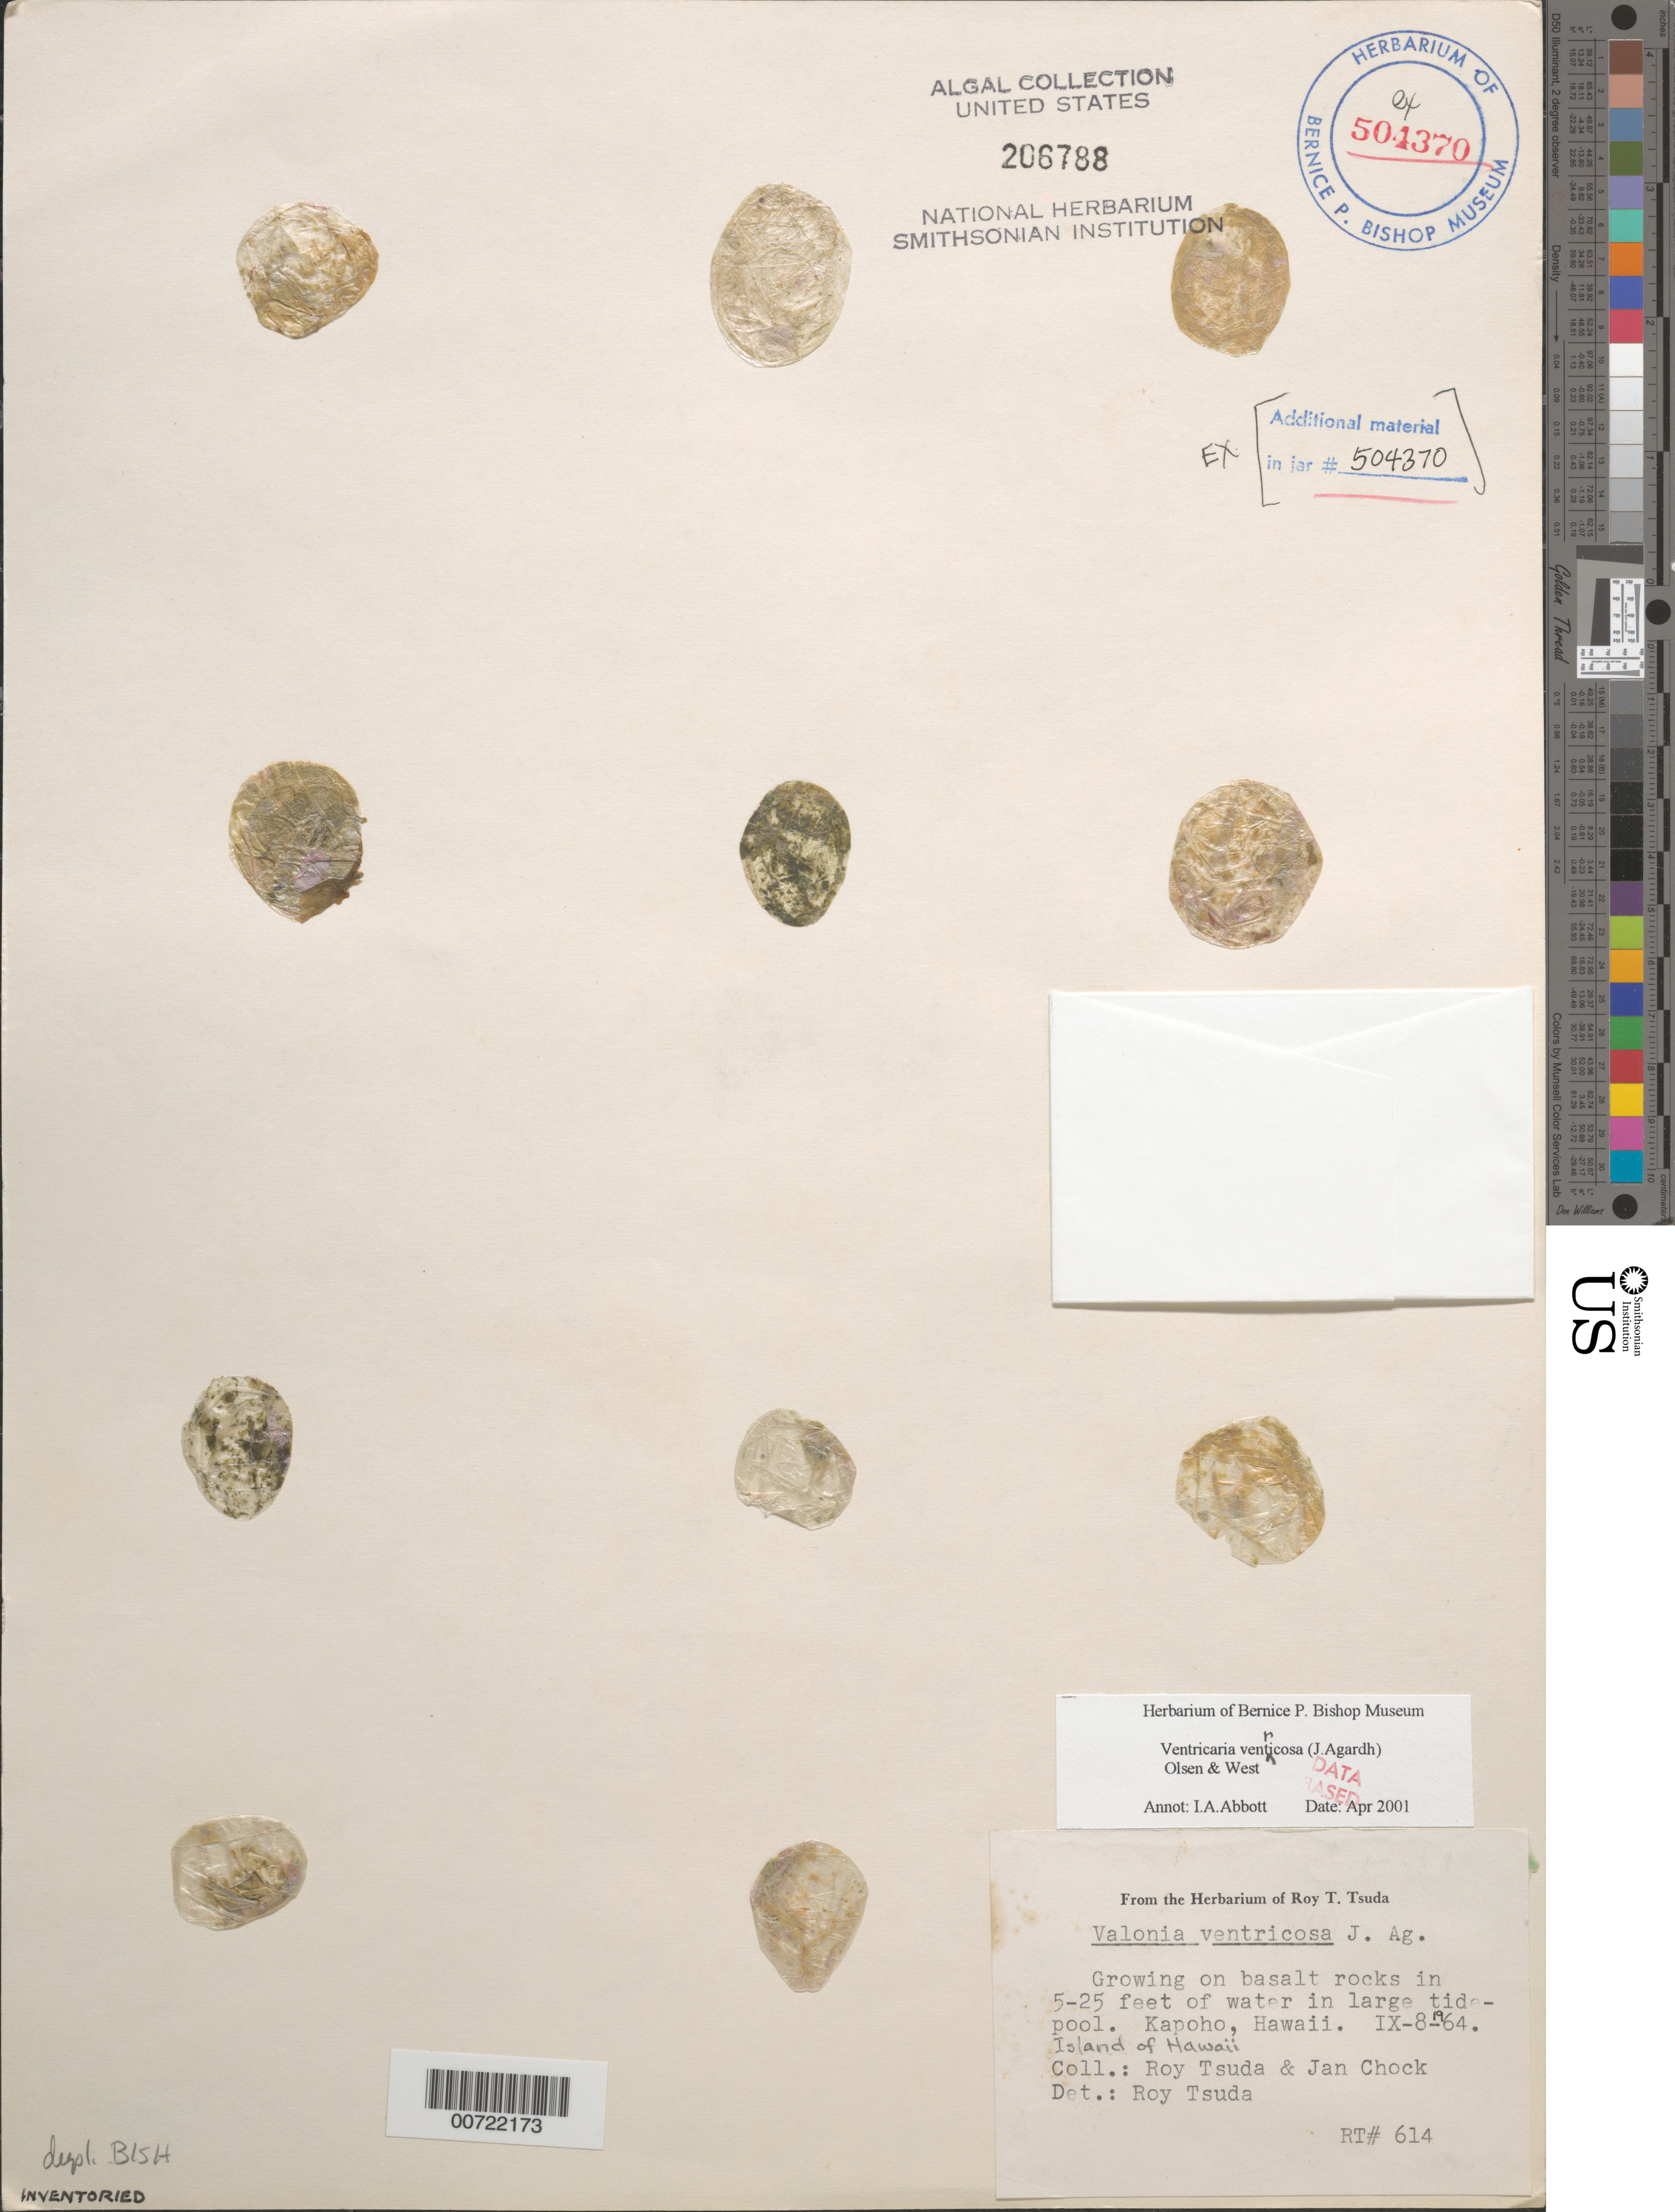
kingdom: Plantae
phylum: Chlorophyta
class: Ulvophyceae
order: Siphonocladales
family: Valoniaceae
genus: Valonia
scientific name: Valonia ventricosa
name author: J. Agardh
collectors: R. Tsuda & J. Chock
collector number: RT 614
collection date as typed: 08 Sep 1964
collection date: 1964-09-08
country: United States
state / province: Hawaii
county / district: Hawaii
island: Hawaii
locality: Kapoho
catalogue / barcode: US 206788